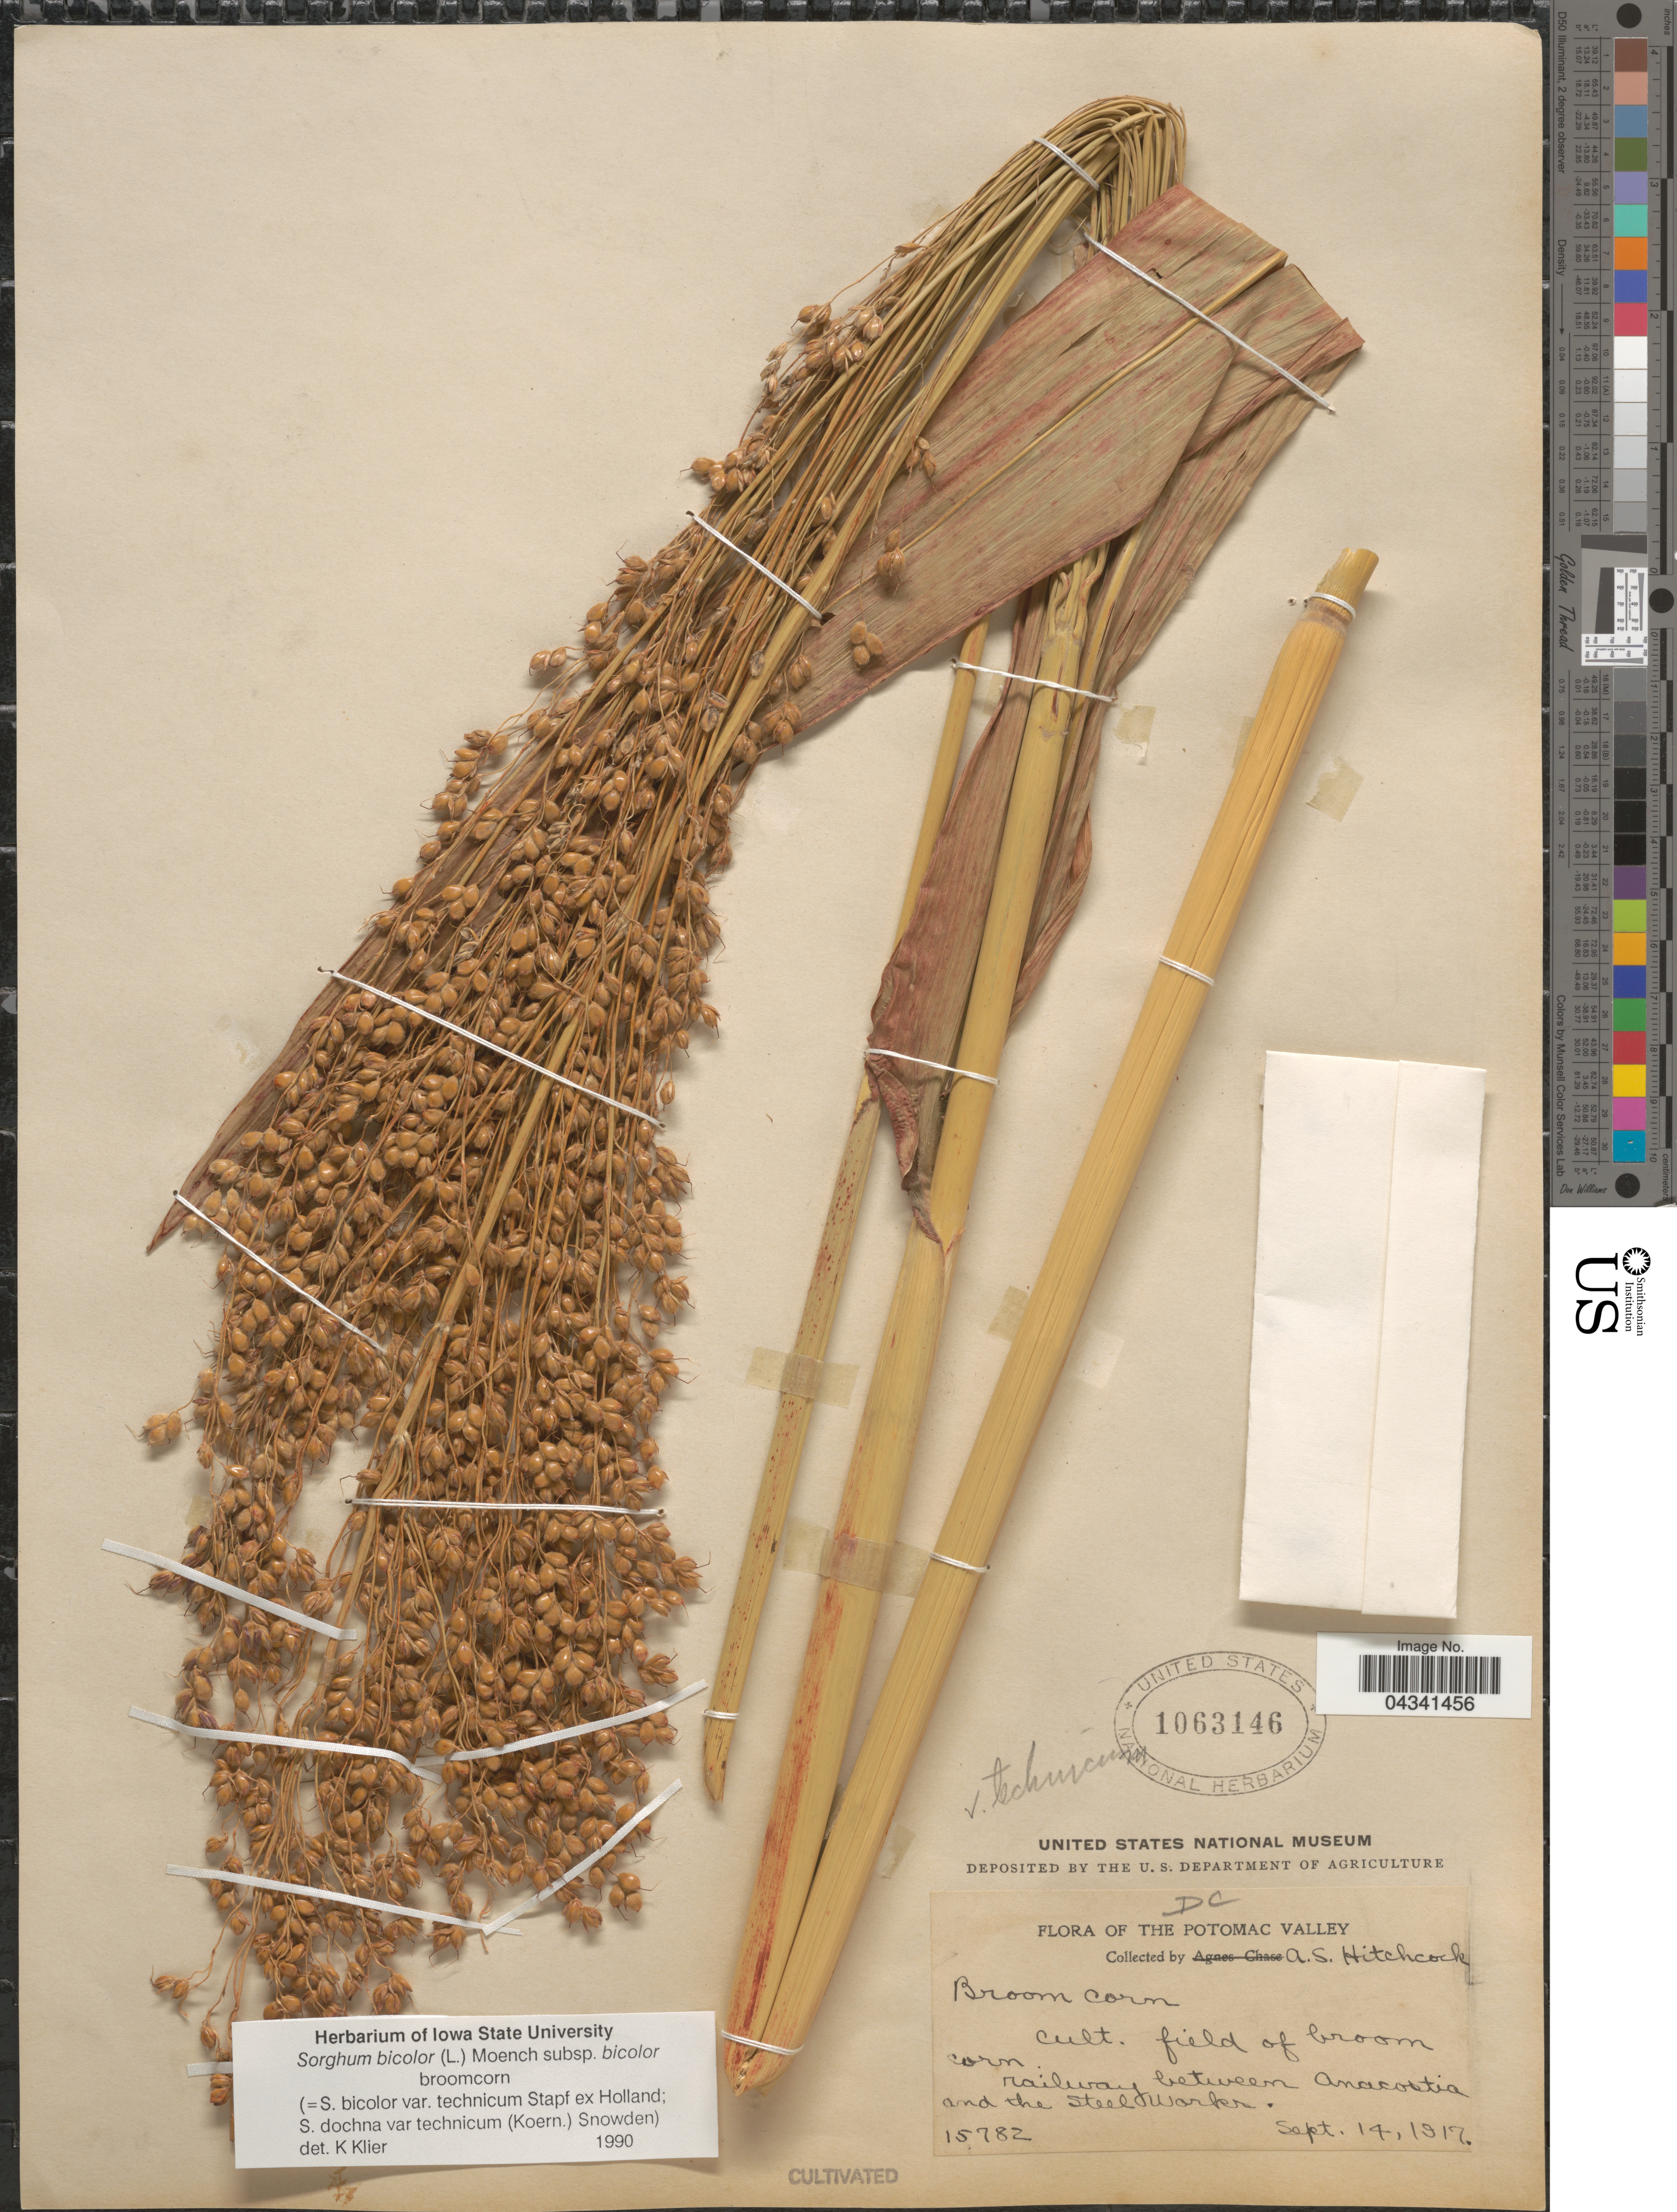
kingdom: Plantae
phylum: Tracheophyta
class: Liliopsida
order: Poales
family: Poaceae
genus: Sorghum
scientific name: Sorghum bicolor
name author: (L.) Moench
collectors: A. S. Hitchcock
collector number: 15782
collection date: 1917-09-14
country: United States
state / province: District of Columbia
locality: The Potomac Valley. Cult. field of broom corn. Railway between Anacostia and the Steel Works.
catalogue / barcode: US 1063146